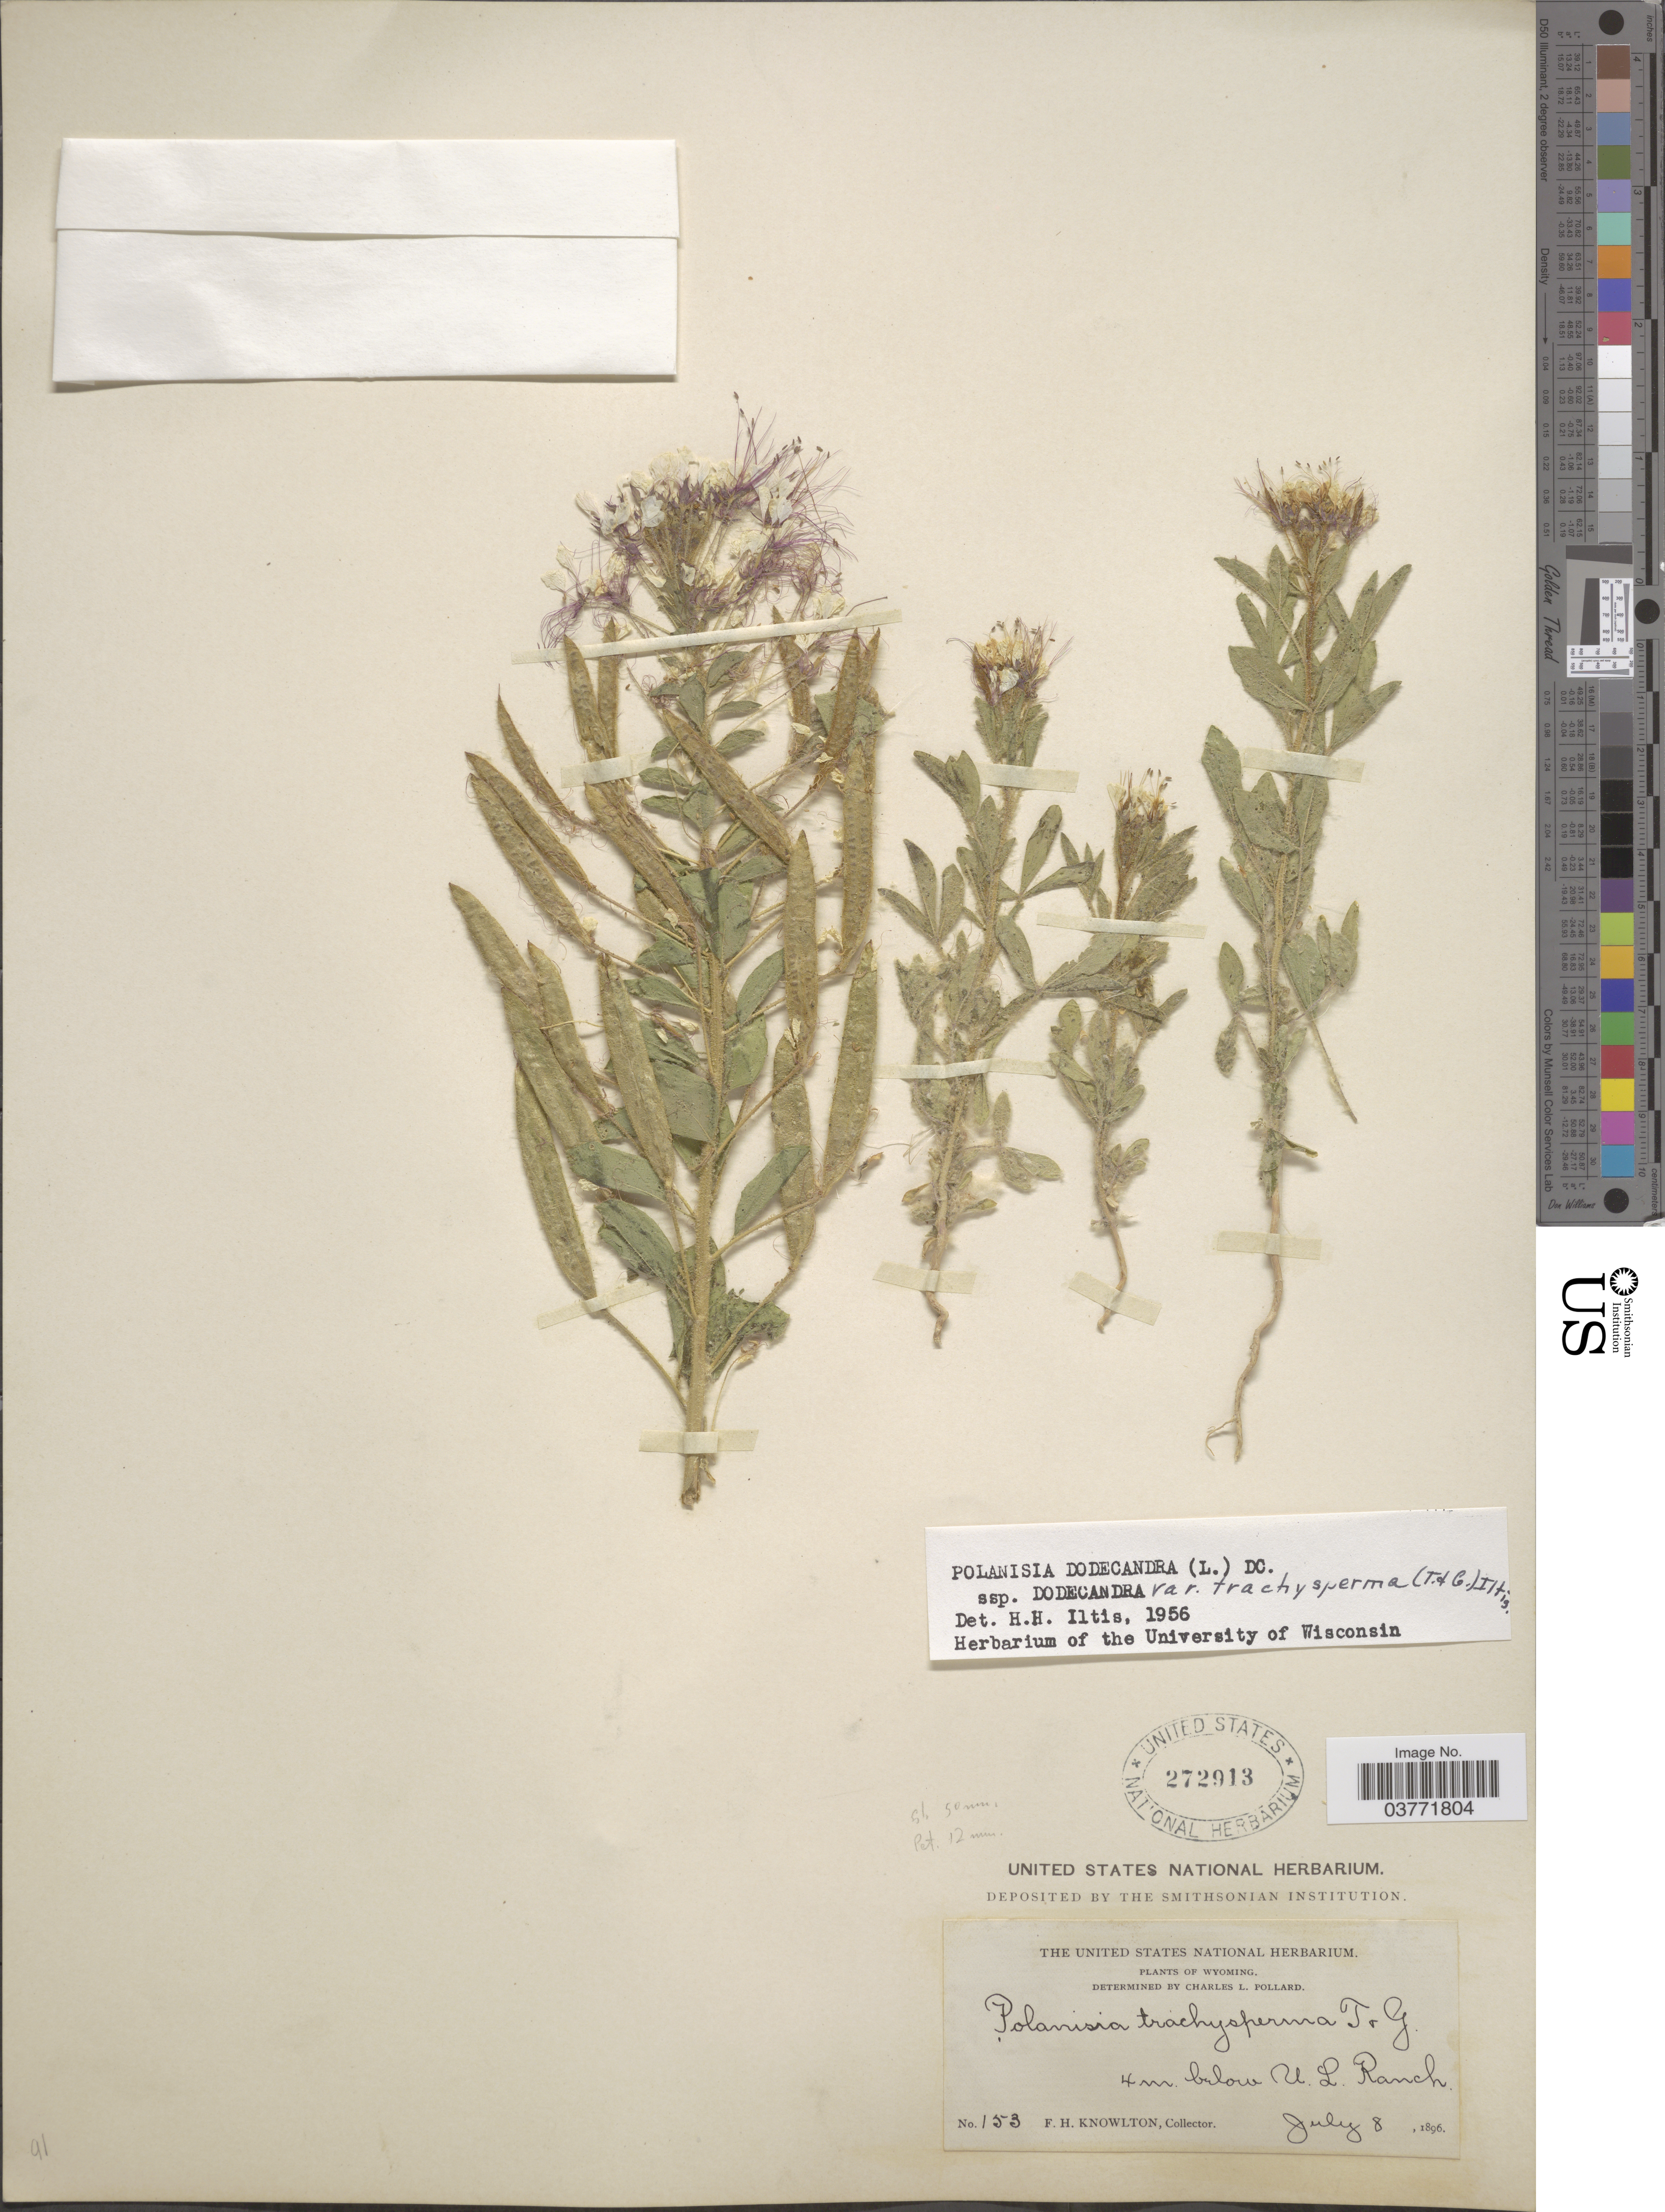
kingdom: Plantae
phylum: Tracheophyta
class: Magnoliopsida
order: Brassicales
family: Cleomaceae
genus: Polanisia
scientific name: Polanisia trachysperma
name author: Torr. & A. Gray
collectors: F. H. Knowlton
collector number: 153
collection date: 1896-07-08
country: United States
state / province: Wyoming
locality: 4m. below U.L. Ranch.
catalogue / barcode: US 272913